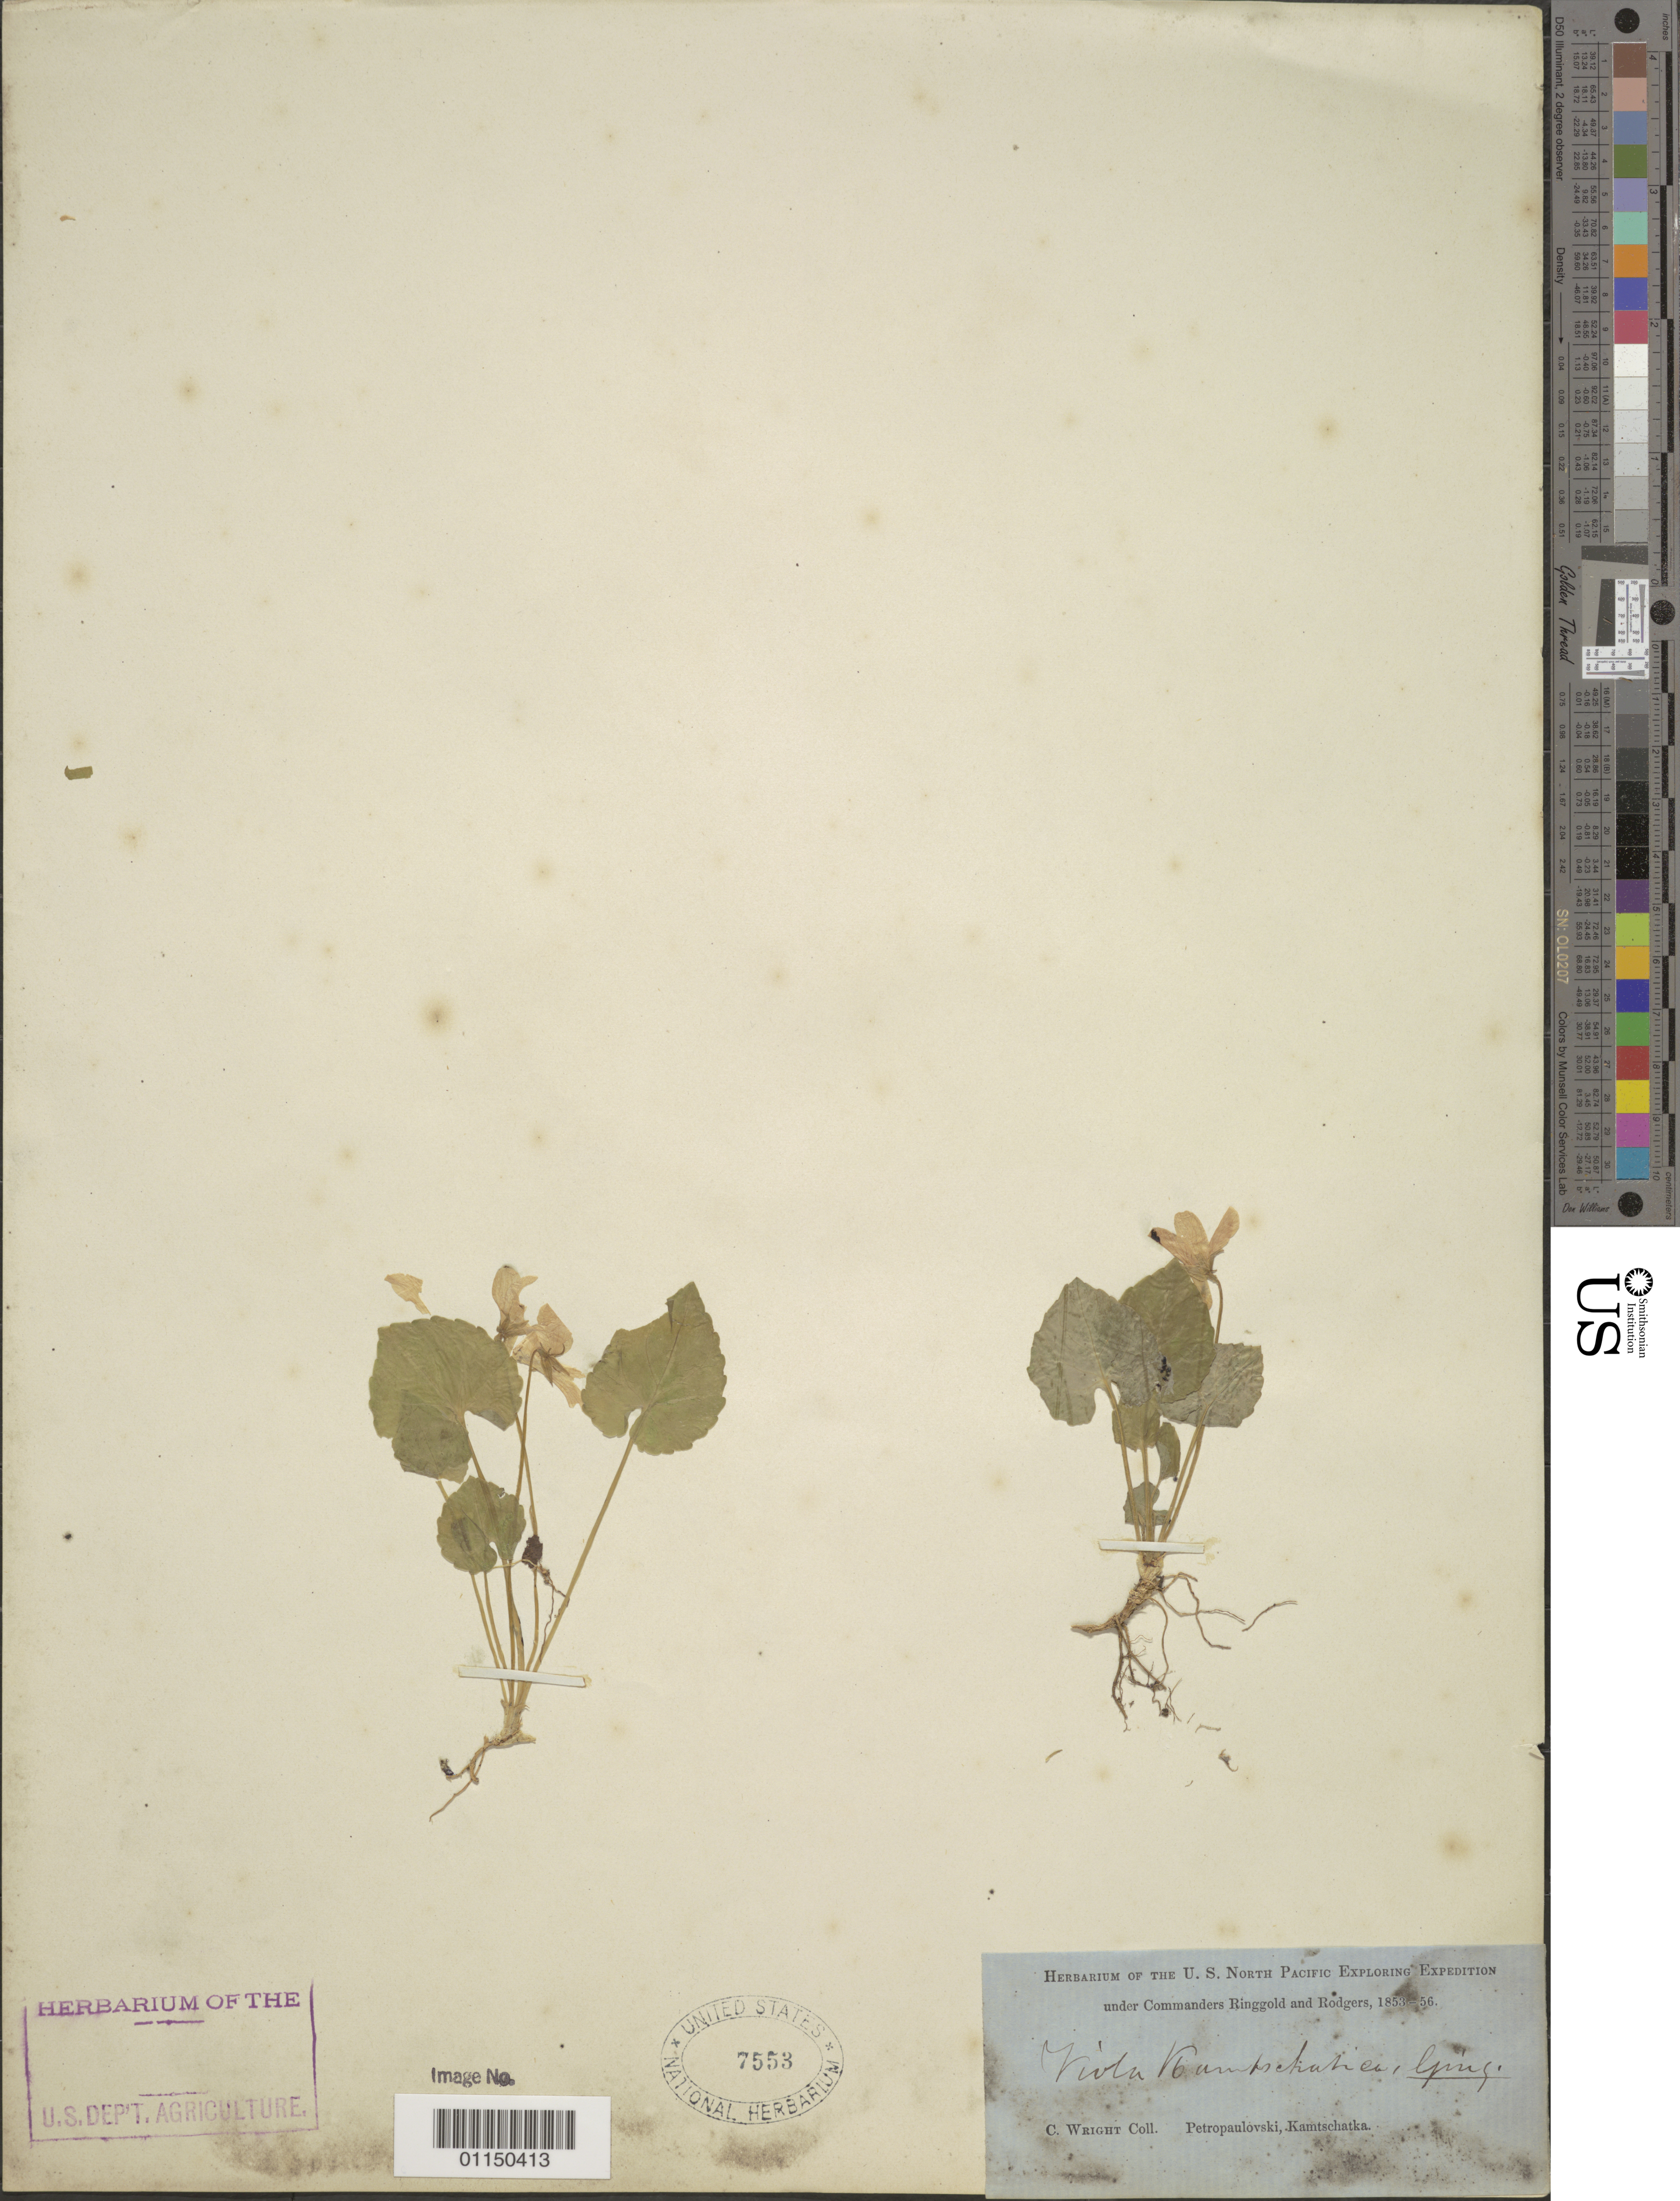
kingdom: Plantae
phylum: Tracheophyta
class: Magnoliopsida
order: Malpighiales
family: Violaceae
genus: Viola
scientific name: Viola selkirkii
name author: Pursh ex Goldie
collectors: C. Wright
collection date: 1853/1856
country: Russian Federation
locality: Petropaulovski, Kamtschatka.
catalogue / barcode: US 7553